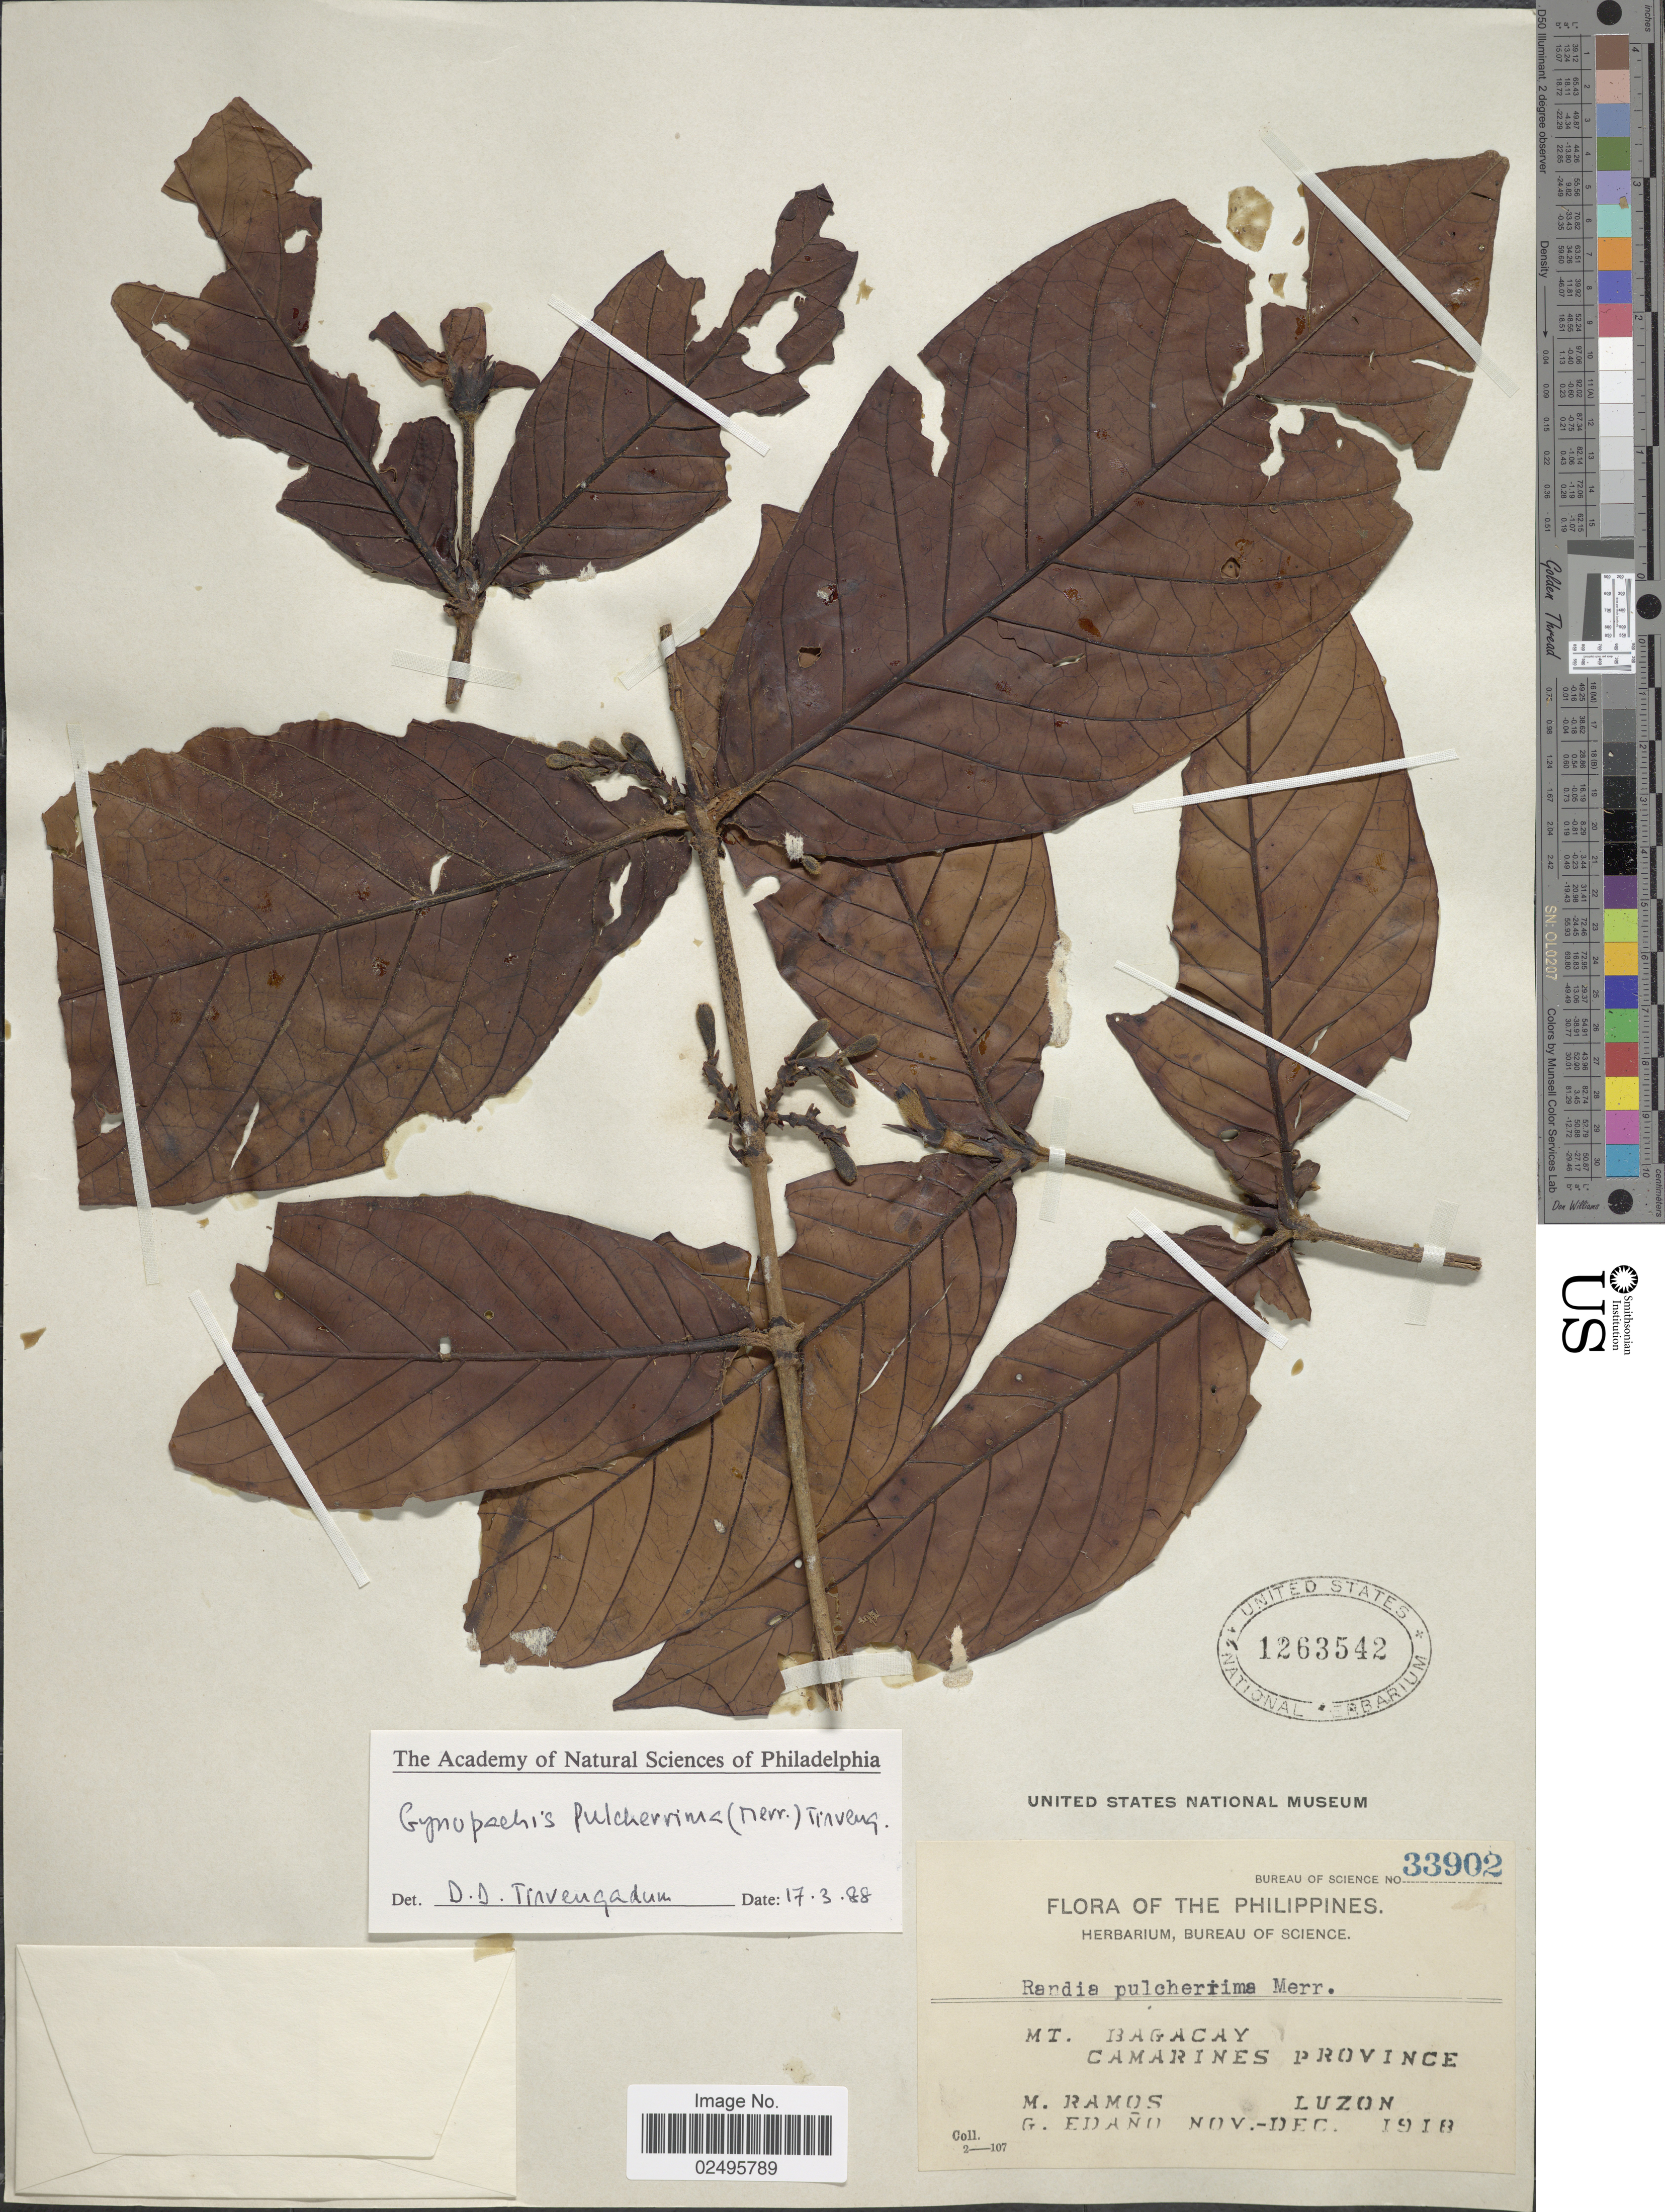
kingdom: Plantae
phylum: Tracheophyta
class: Magnoliopsida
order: Gentianales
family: Rubiaceae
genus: Aidia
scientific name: Aidia pulcherrima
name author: (Merr.) Ridsdale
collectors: M. Ramos & G. Edaño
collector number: Bureau of Science 33902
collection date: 1918-11/1918-12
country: Philippines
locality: Mt. Bagacay. Camarines Province Luzon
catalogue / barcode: US 1263542